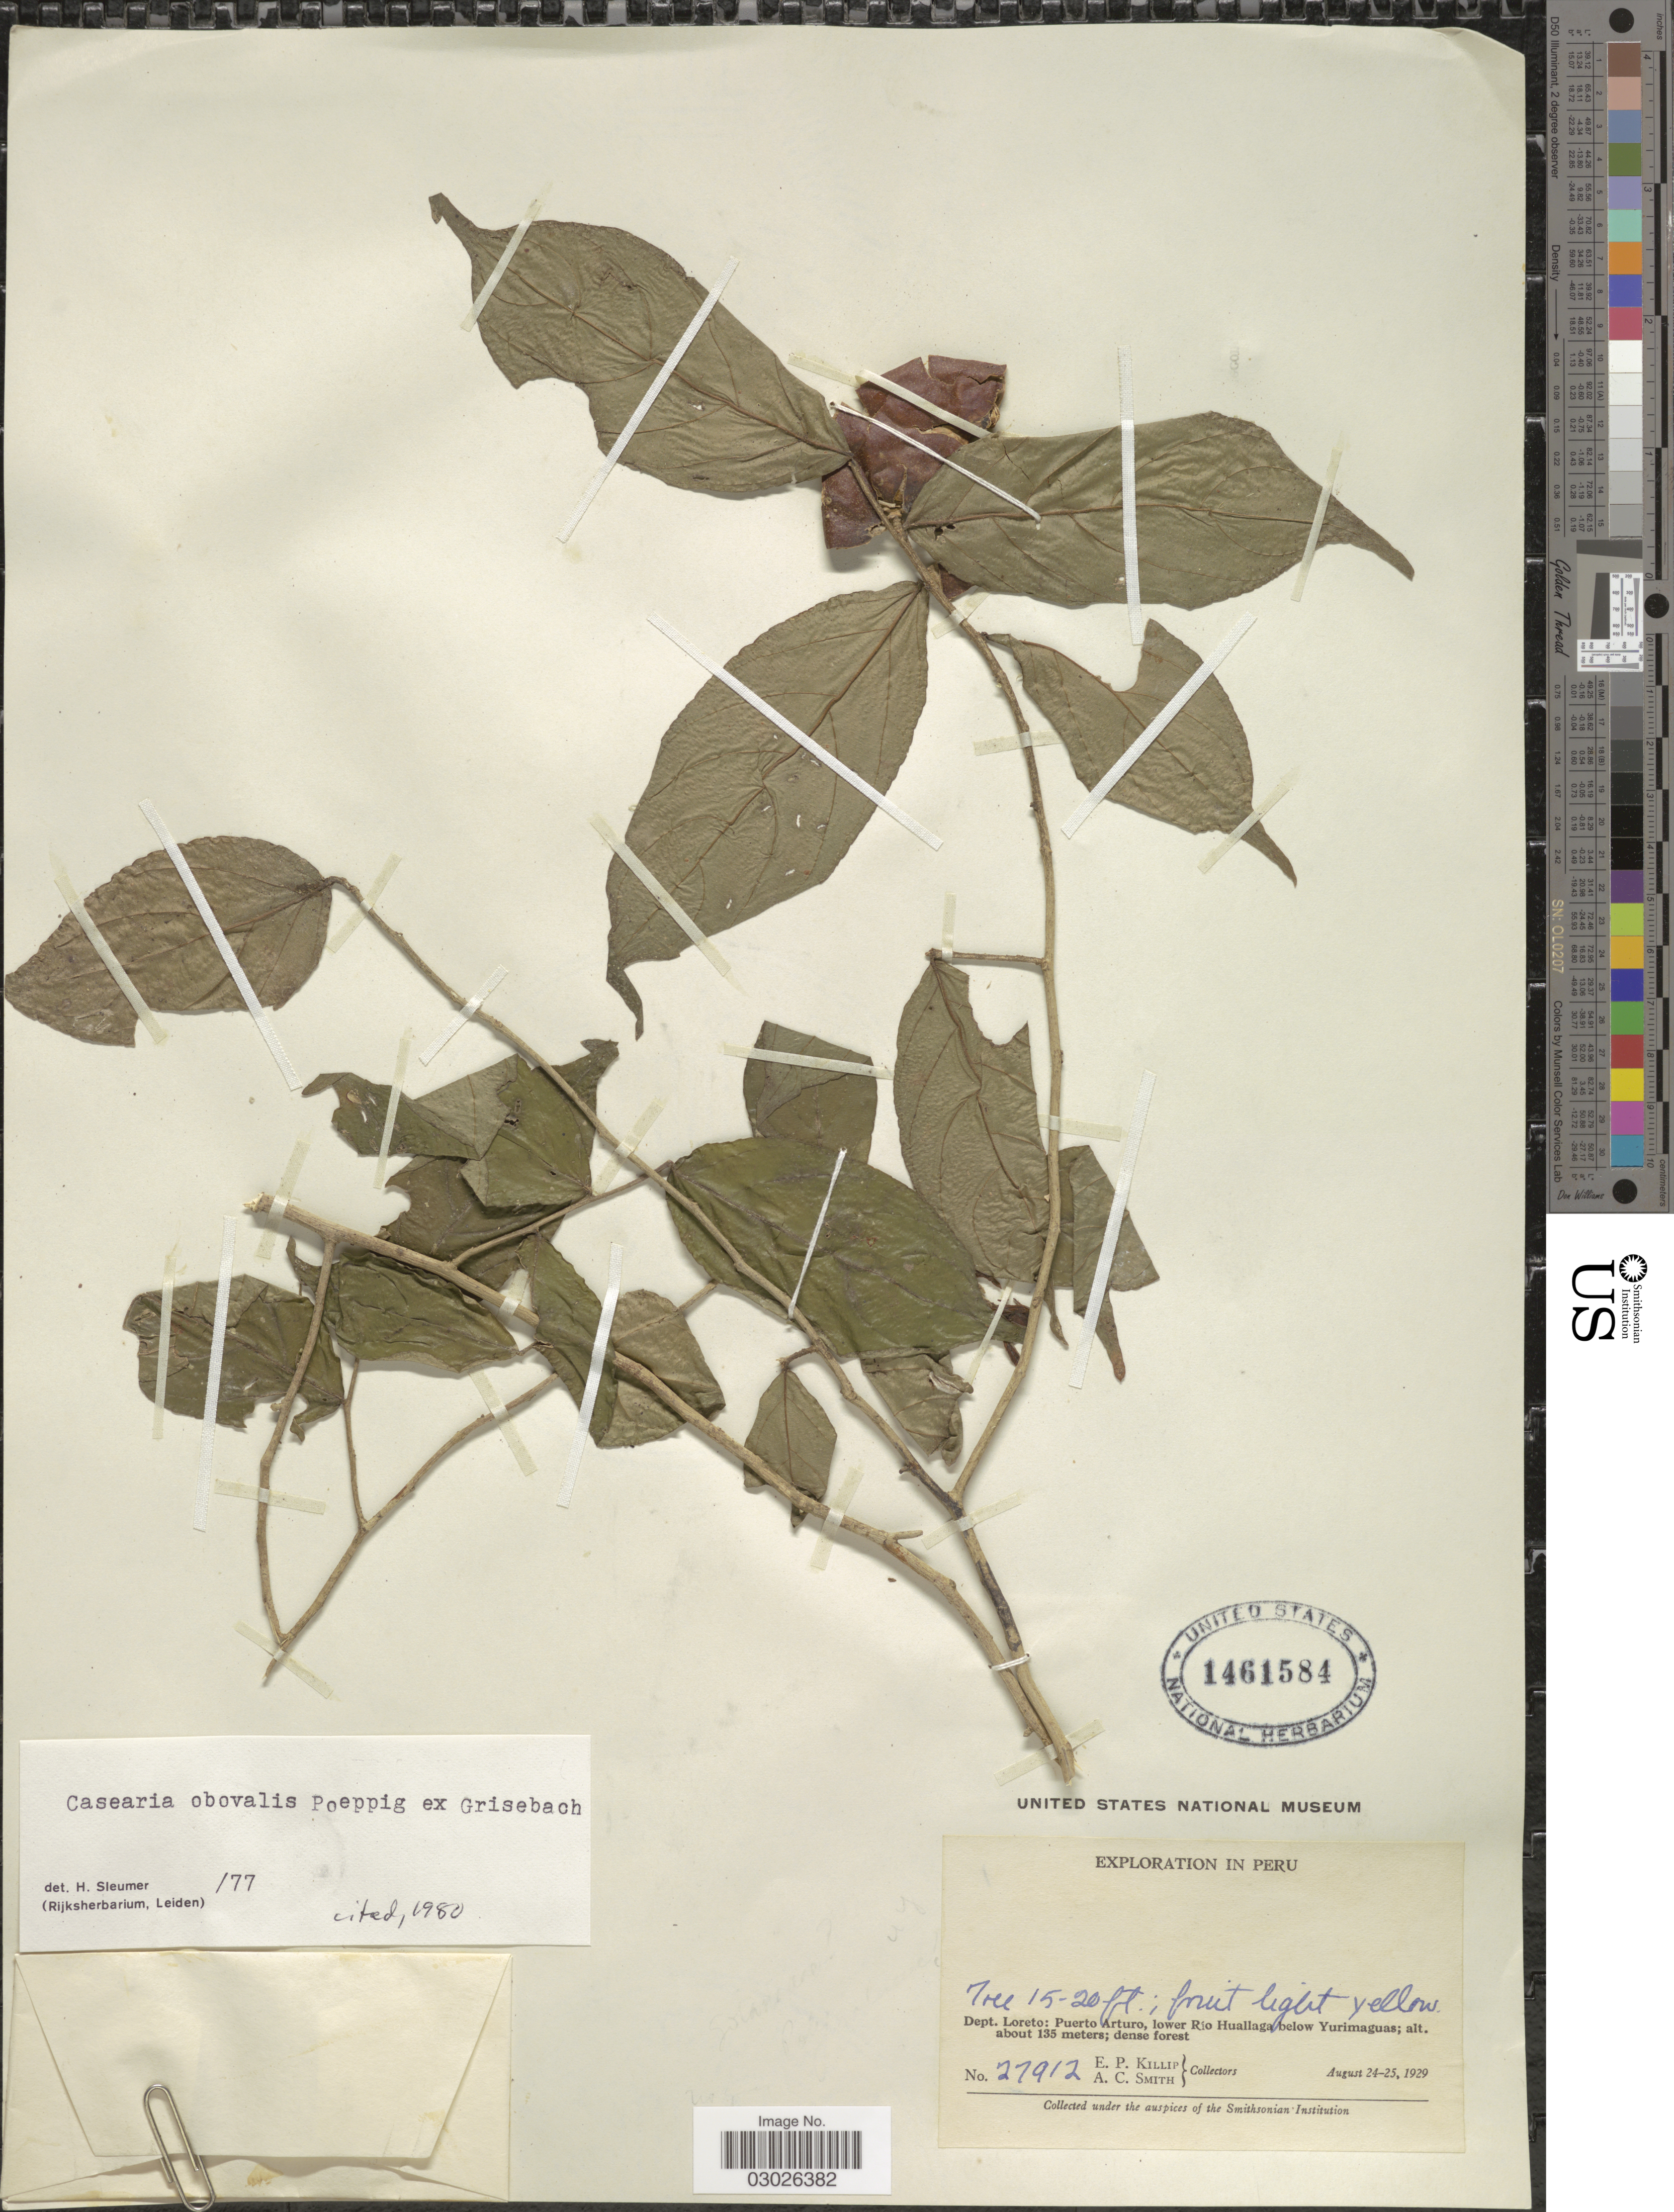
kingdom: Plantae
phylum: Tracheophyta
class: Magnoliopsida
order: Malpighiales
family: Salicaceae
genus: Casearia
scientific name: Casearia obovalis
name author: Poepp. ex Griseb.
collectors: E. P. Killip & A. C. Smith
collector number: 27912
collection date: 1929-08-24/1929-08-25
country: Peru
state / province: Loreto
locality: Dept. Loreto: Puerto Arturo, lower Río Huallaga, below Yurimaguas.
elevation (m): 135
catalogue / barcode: US 1461584